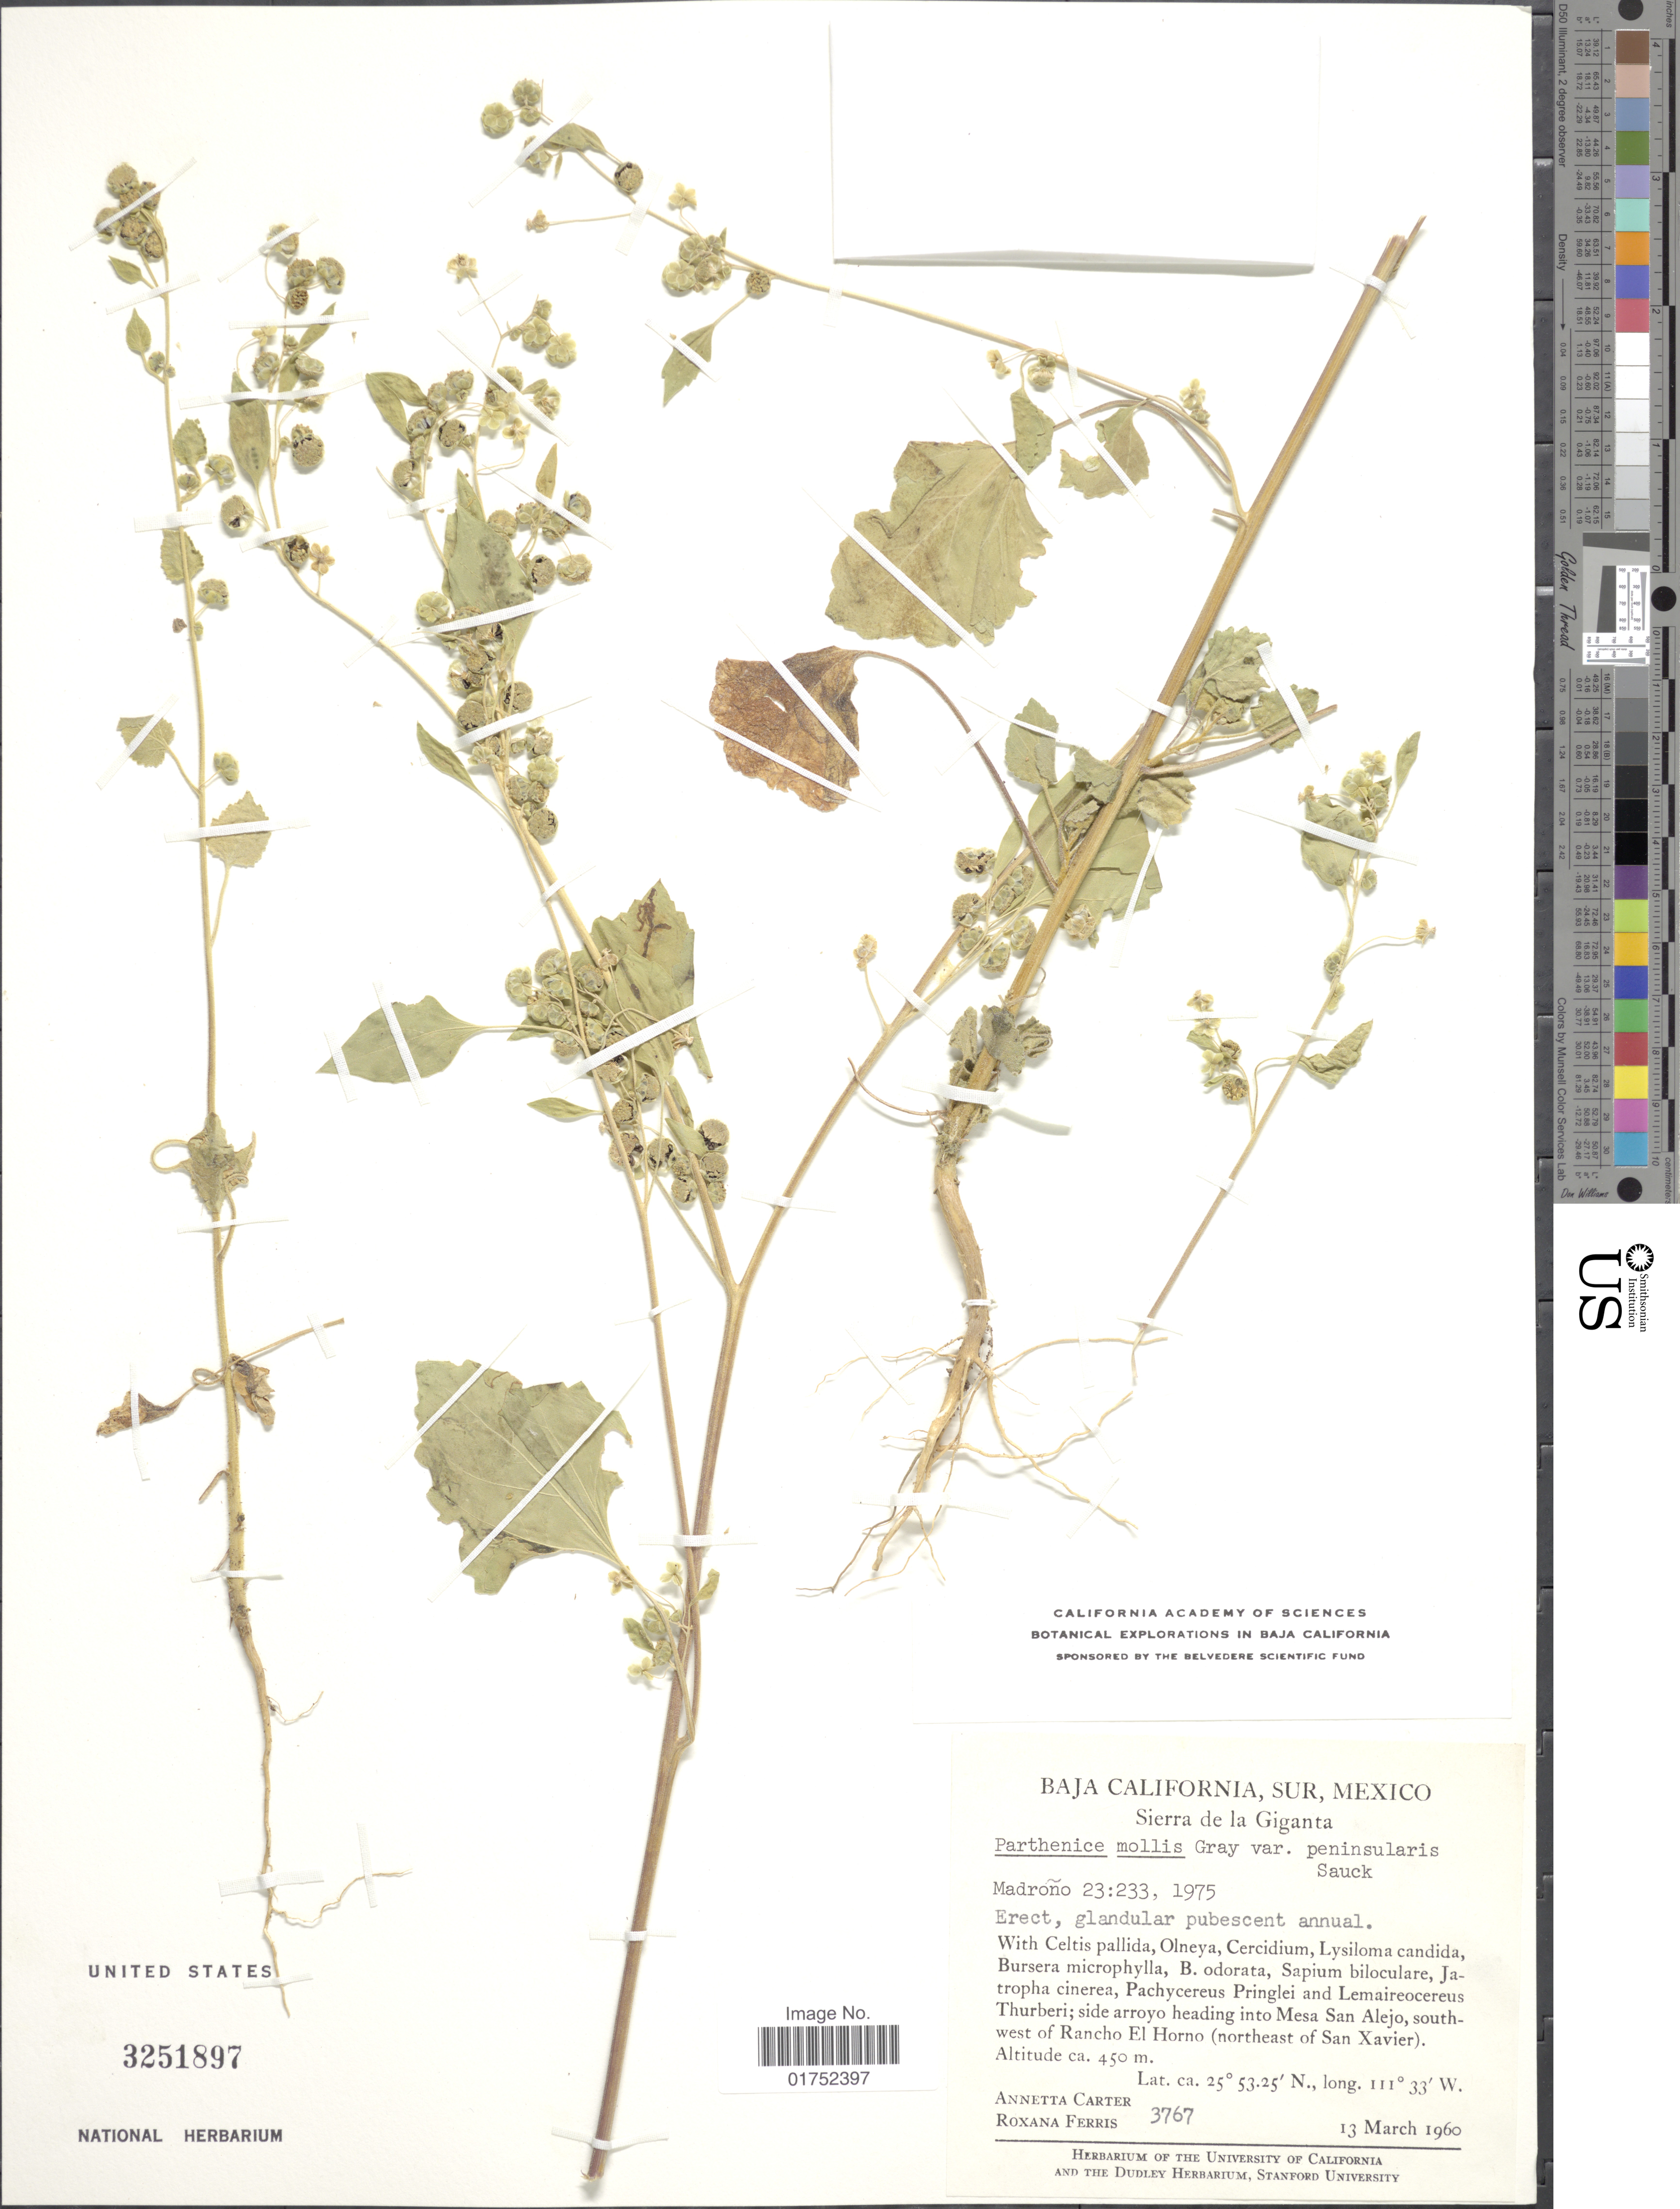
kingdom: Plantae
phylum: Tracheophyta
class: Magnoliopsida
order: Asterales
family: Asteraceae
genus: Parthenice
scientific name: Parthenice mollis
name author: A. Gray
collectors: A. M. Carter & R. S. Ferris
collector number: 3767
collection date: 1960-03-13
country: Mexico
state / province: Baja California Sur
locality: Sierra de la Giganta, into Mesa San Alejo, southwest of Rancho El Horno (northeast of San Xavier)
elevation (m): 450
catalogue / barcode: US 3251897